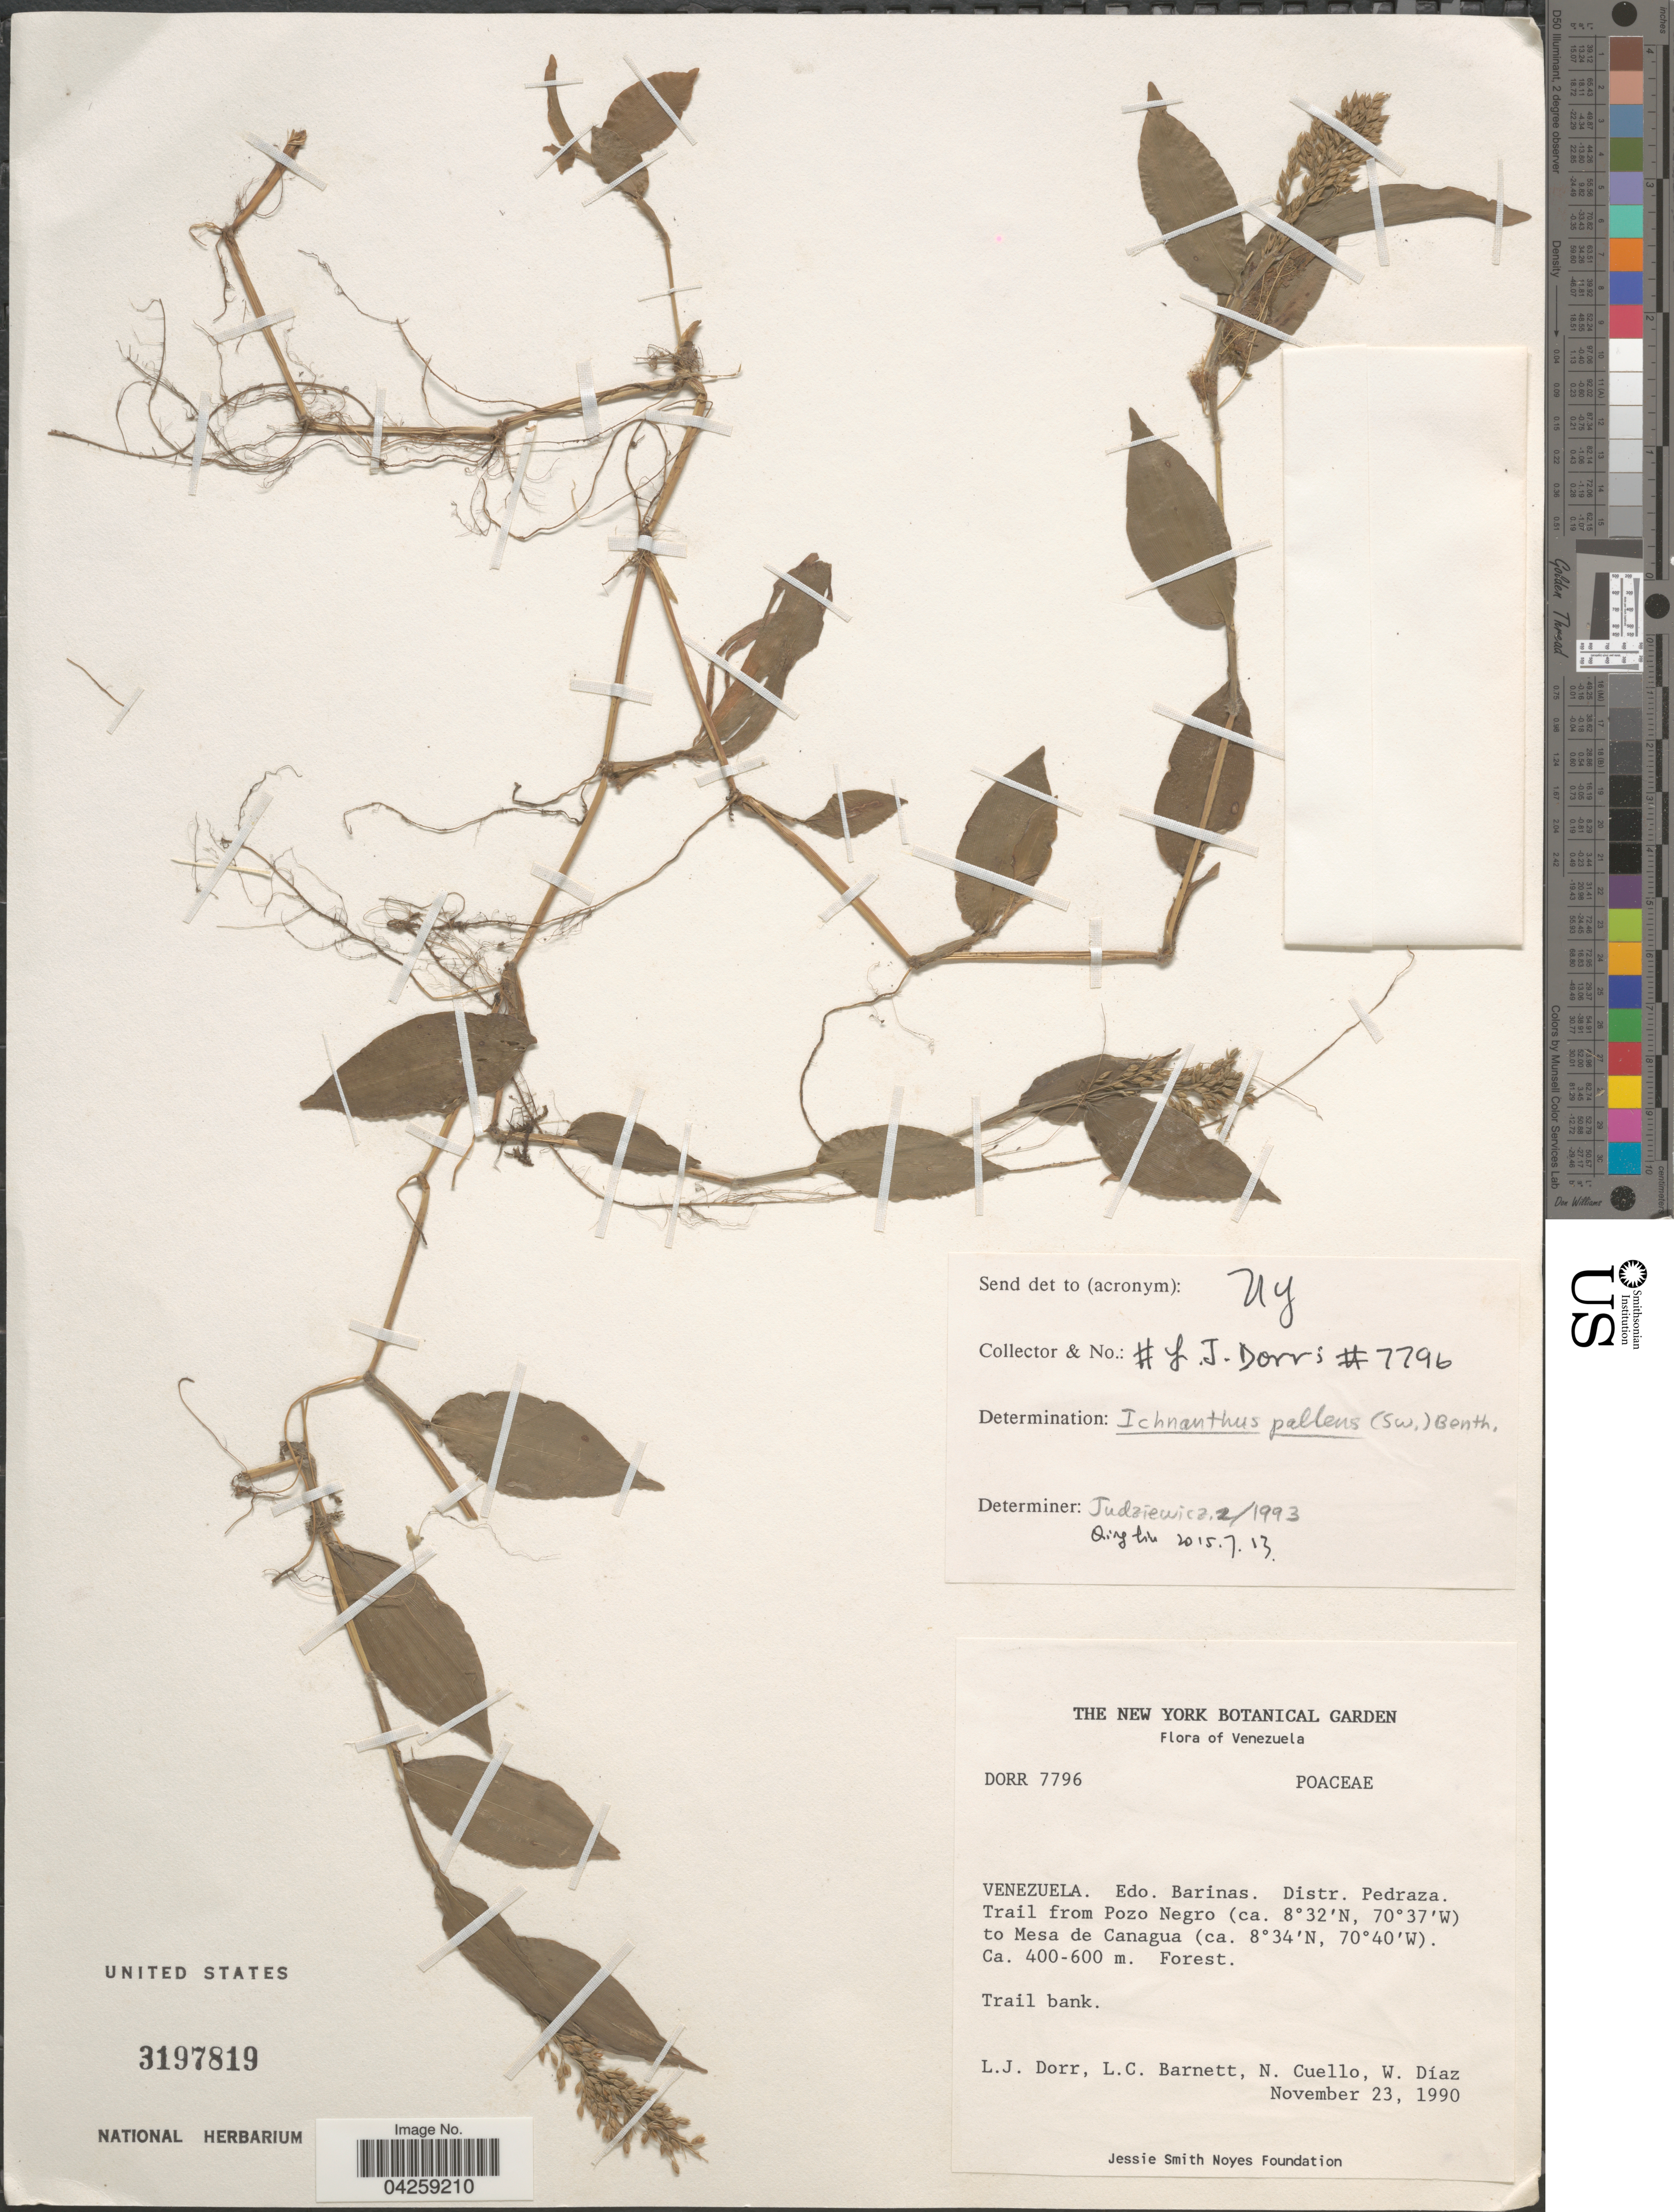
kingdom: Plantae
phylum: Tracheophyta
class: Liliopsida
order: Poales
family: Poaceae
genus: Ichnanthus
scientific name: Ichnanthus pallens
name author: (Sw.) Munro ex Benth.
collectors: L. J. Dorr, L. C. Barnett, N. L. Cuello & W. Díaz P.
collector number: DORR7796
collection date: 1990-11-23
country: Venezuela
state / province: Barinas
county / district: Pedraza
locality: Trail from Pozo Negro to Mesa de Canagua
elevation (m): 400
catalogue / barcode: US 3197819